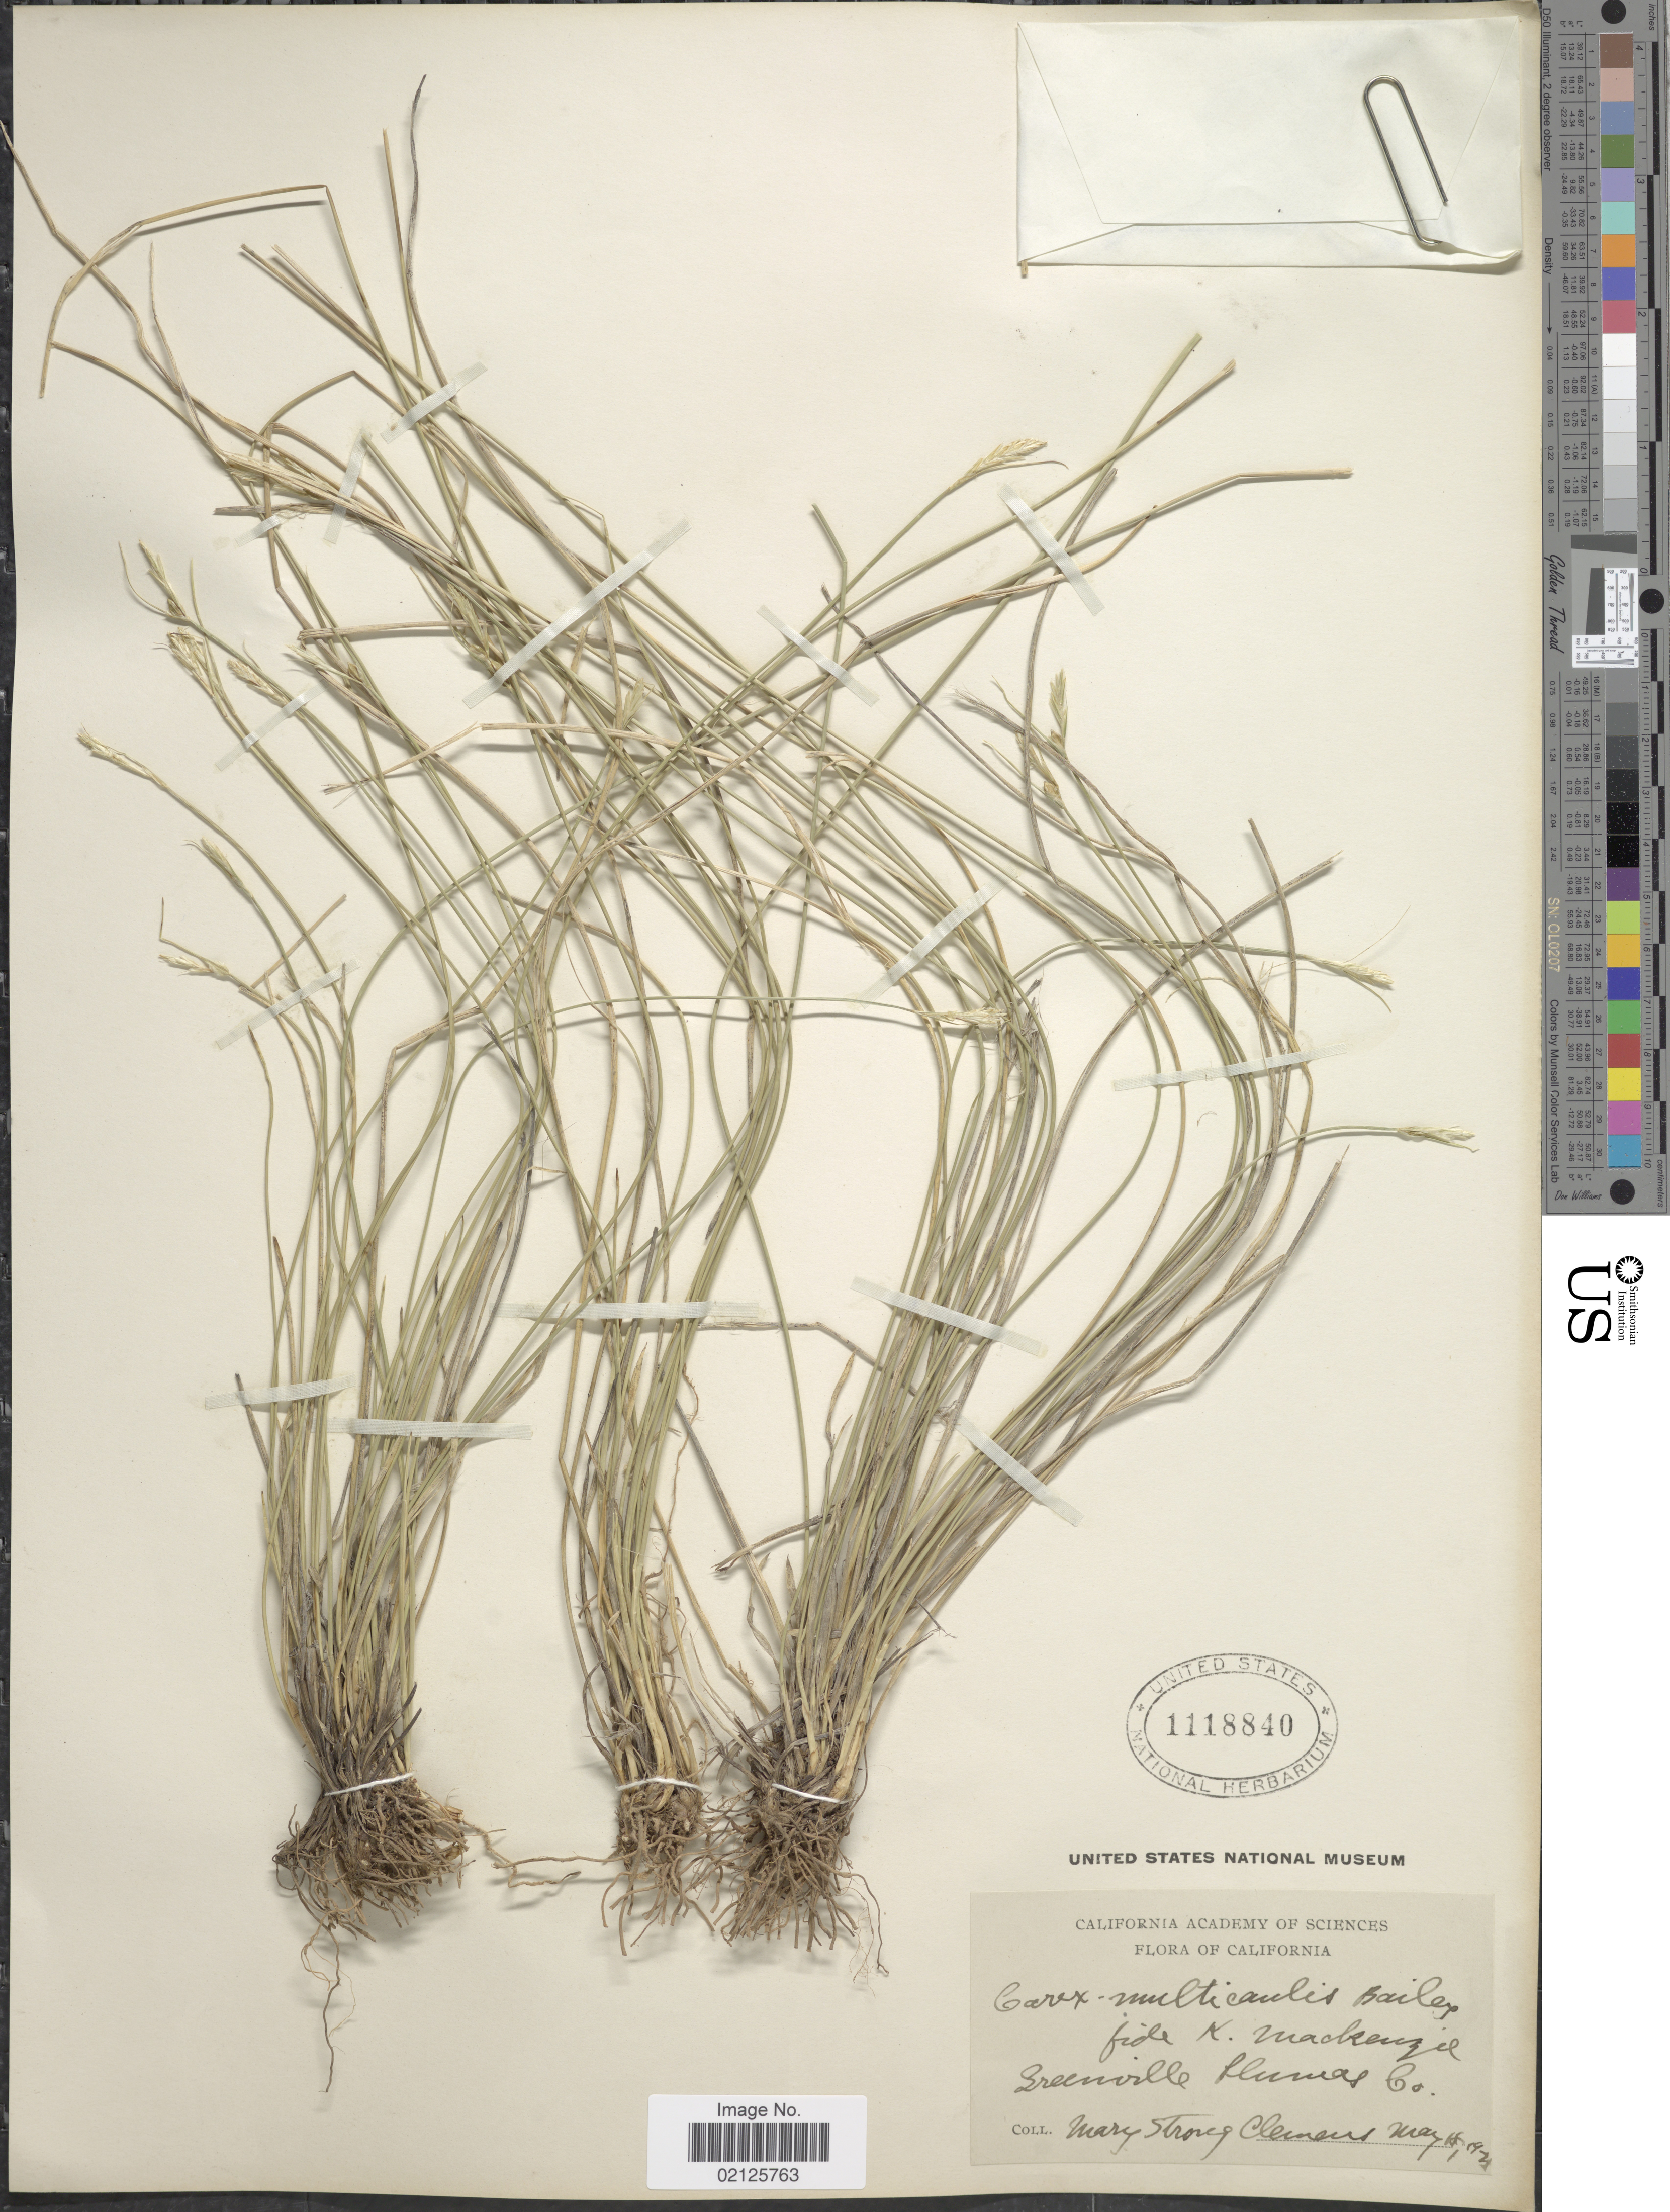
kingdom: Plantae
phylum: Tracheophyta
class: Liliopsida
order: Poales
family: Cyperaceae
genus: Carex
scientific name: Carex multicaulis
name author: L.H. Bailey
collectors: M. S. Clemens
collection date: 1929-05-18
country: United States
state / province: California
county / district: Plumas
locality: Greenville, Plumas Co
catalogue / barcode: US 1118840